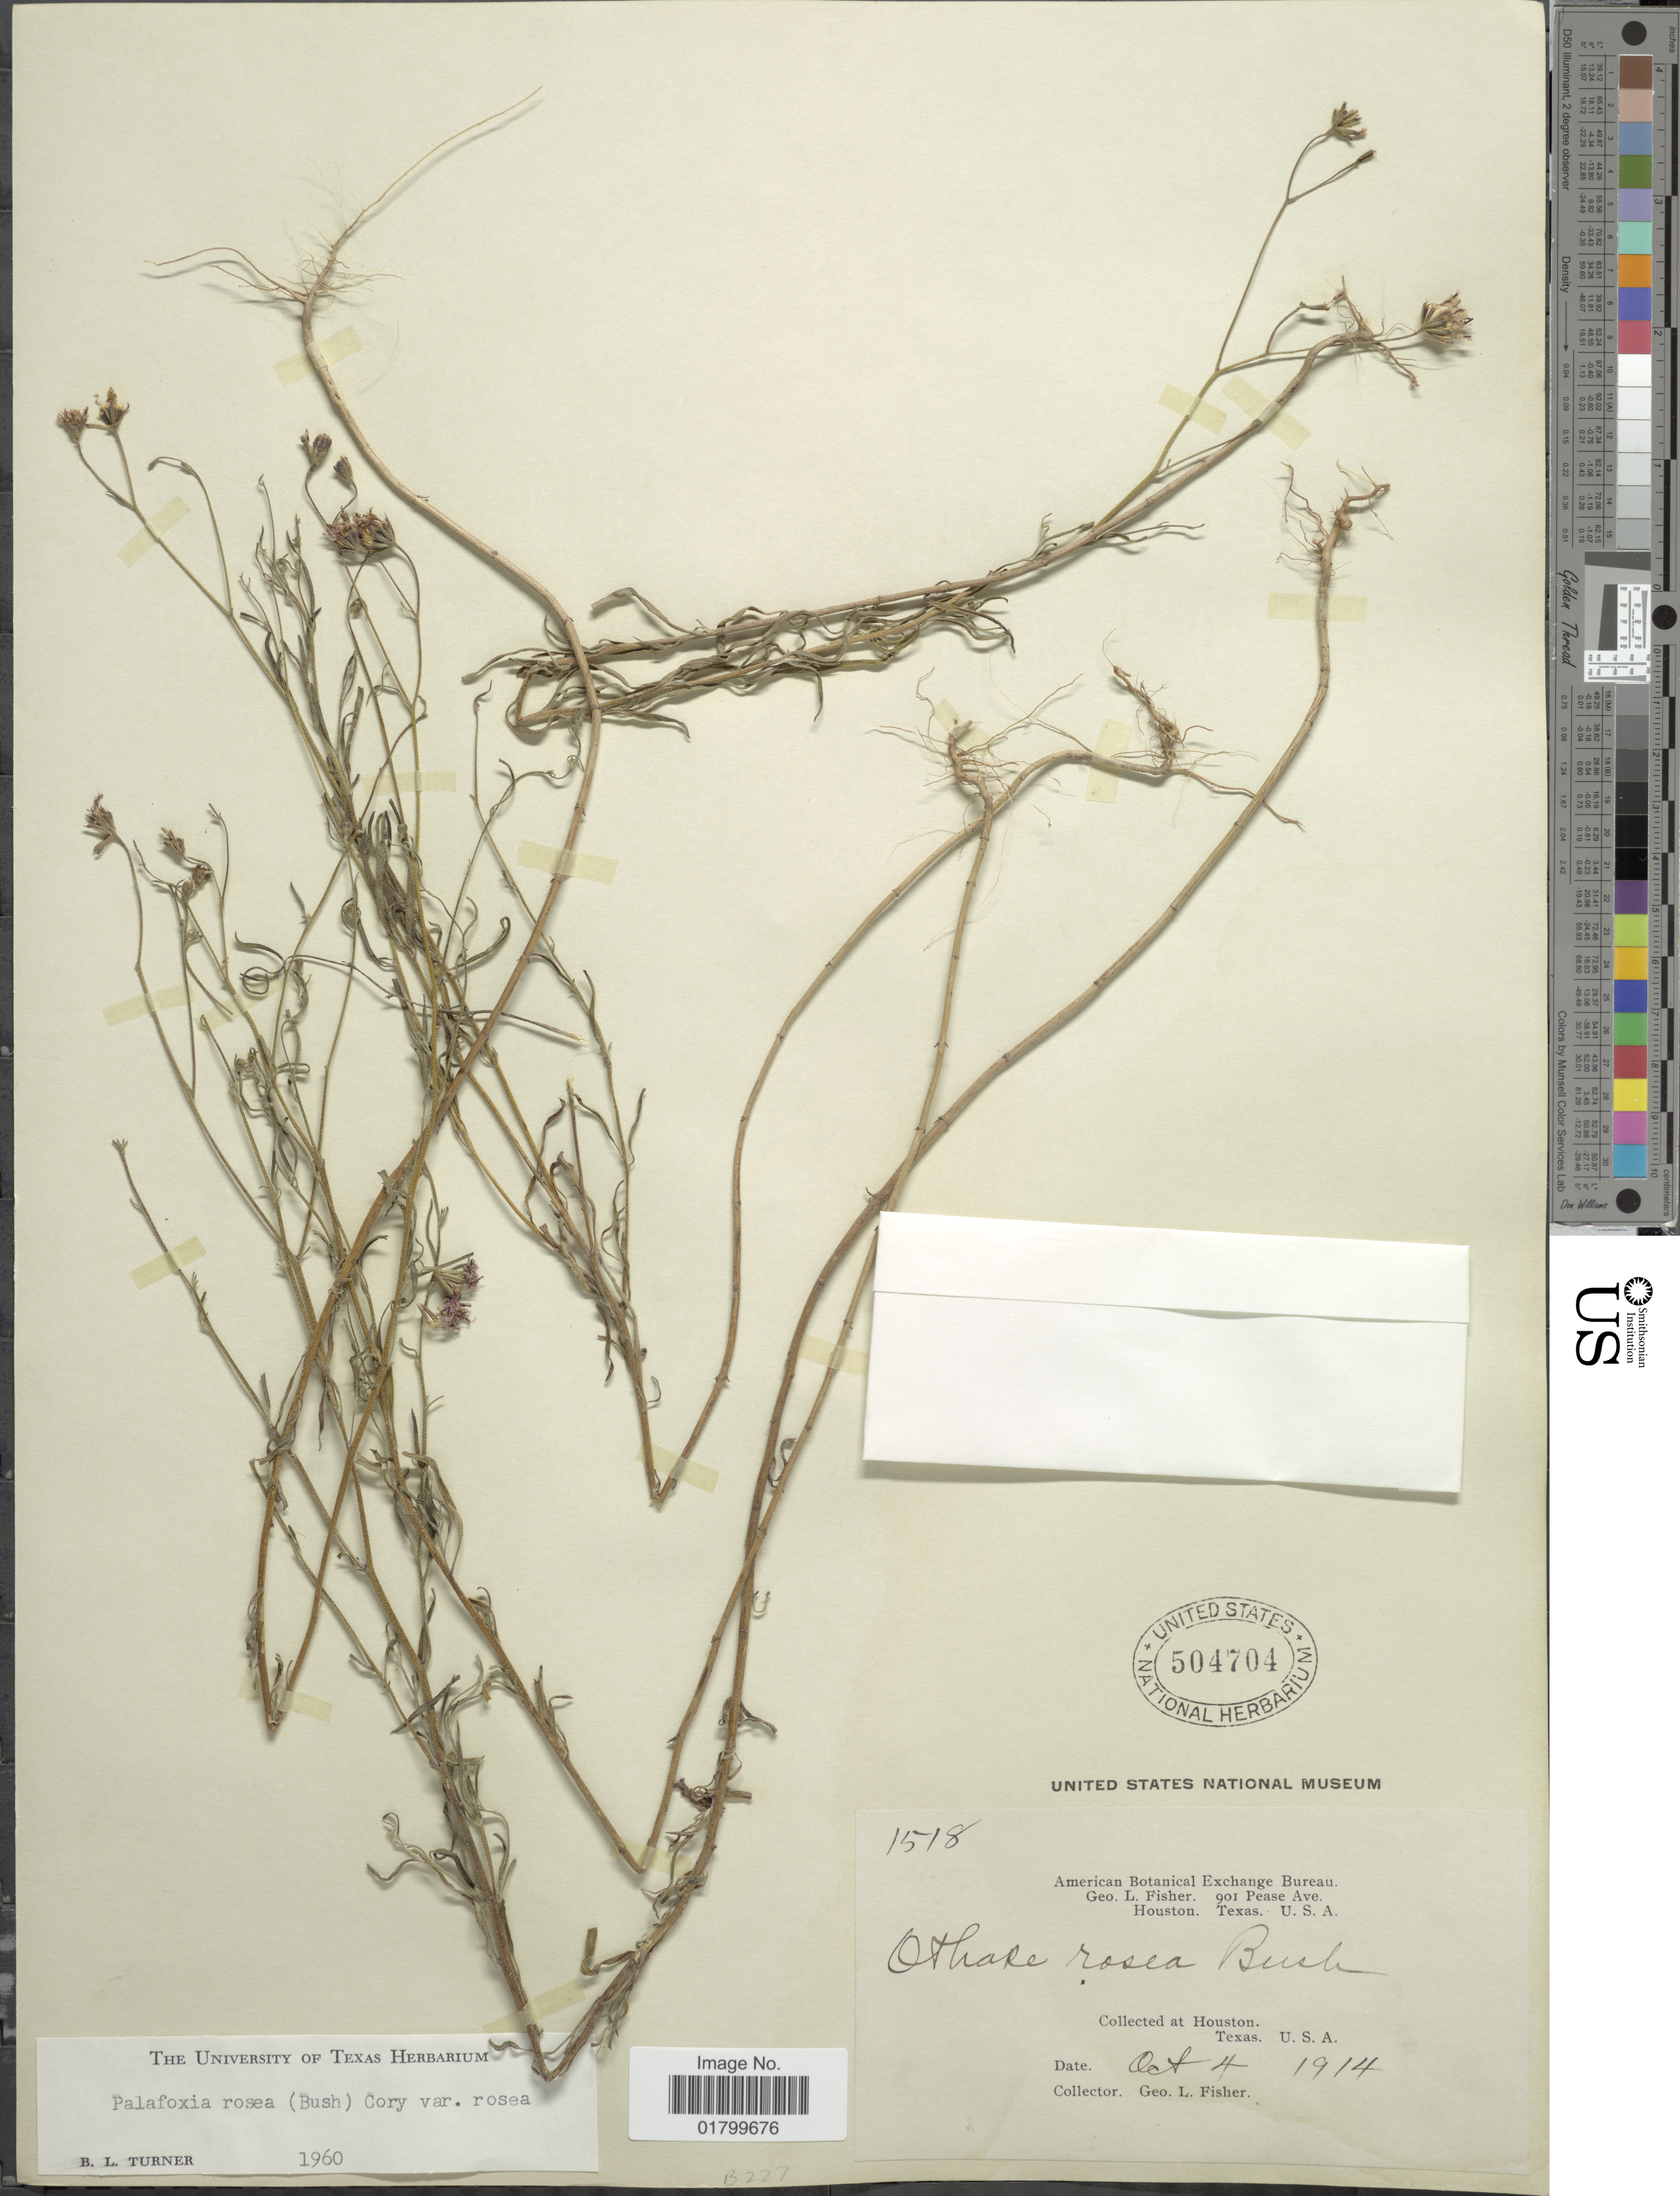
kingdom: Plantae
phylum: Tracheophyta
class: Magnoliopsida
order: Asterales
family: Asteraceae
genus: Palafoxia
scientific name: Palafoxia rosea var. rosea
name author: (Bush) Cory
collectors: G. L. Fisher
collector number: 1518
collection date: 1914-10-04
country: United States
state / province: Texas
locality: At Houston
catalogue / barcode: US 504704